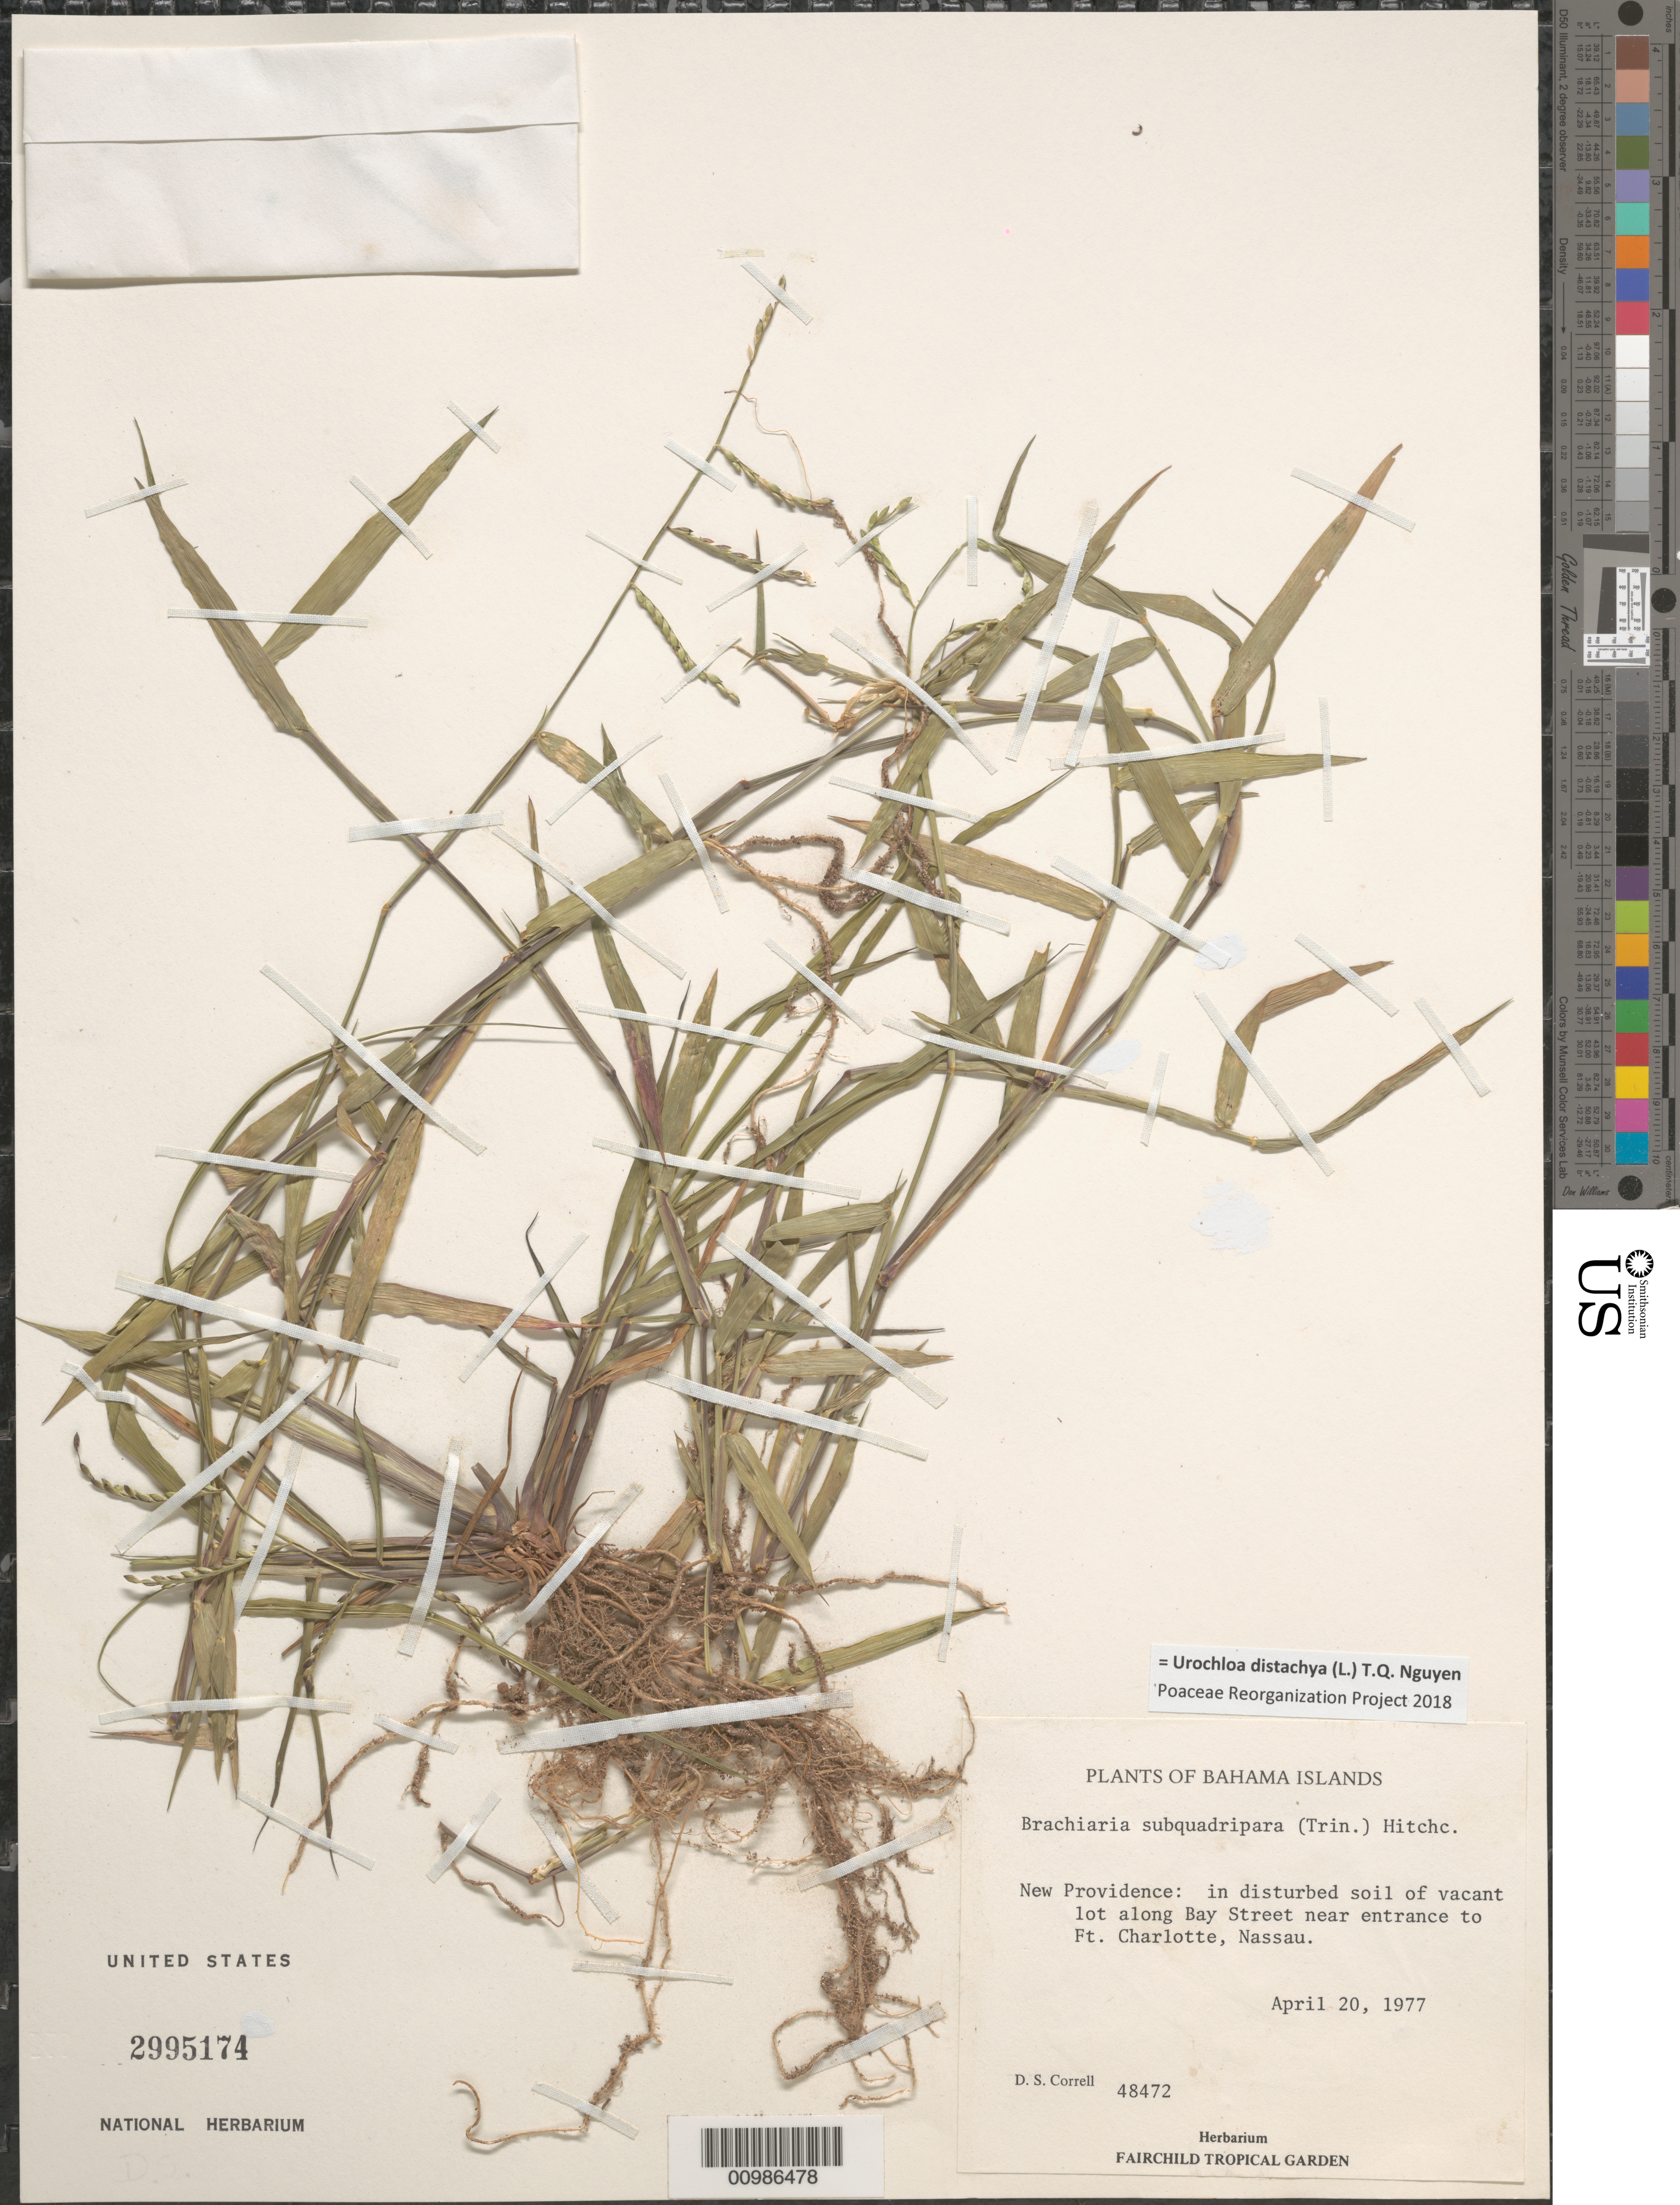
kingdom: Plantae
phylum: Tracheophyta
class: Liliopsida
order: Poales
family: Poaceae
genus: Brachiaria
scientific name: Brachiaria reptans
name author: (L.) C.E. Hubb. & C.A. Gardner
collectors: D. S. Correll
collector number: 48472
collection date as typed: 20 Apr 1977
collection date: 1977-04-20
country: Bahamas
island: New Providence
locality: Nassau, Ft. Charlotte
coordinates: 0 N, 0 E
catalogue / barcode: US 2995174